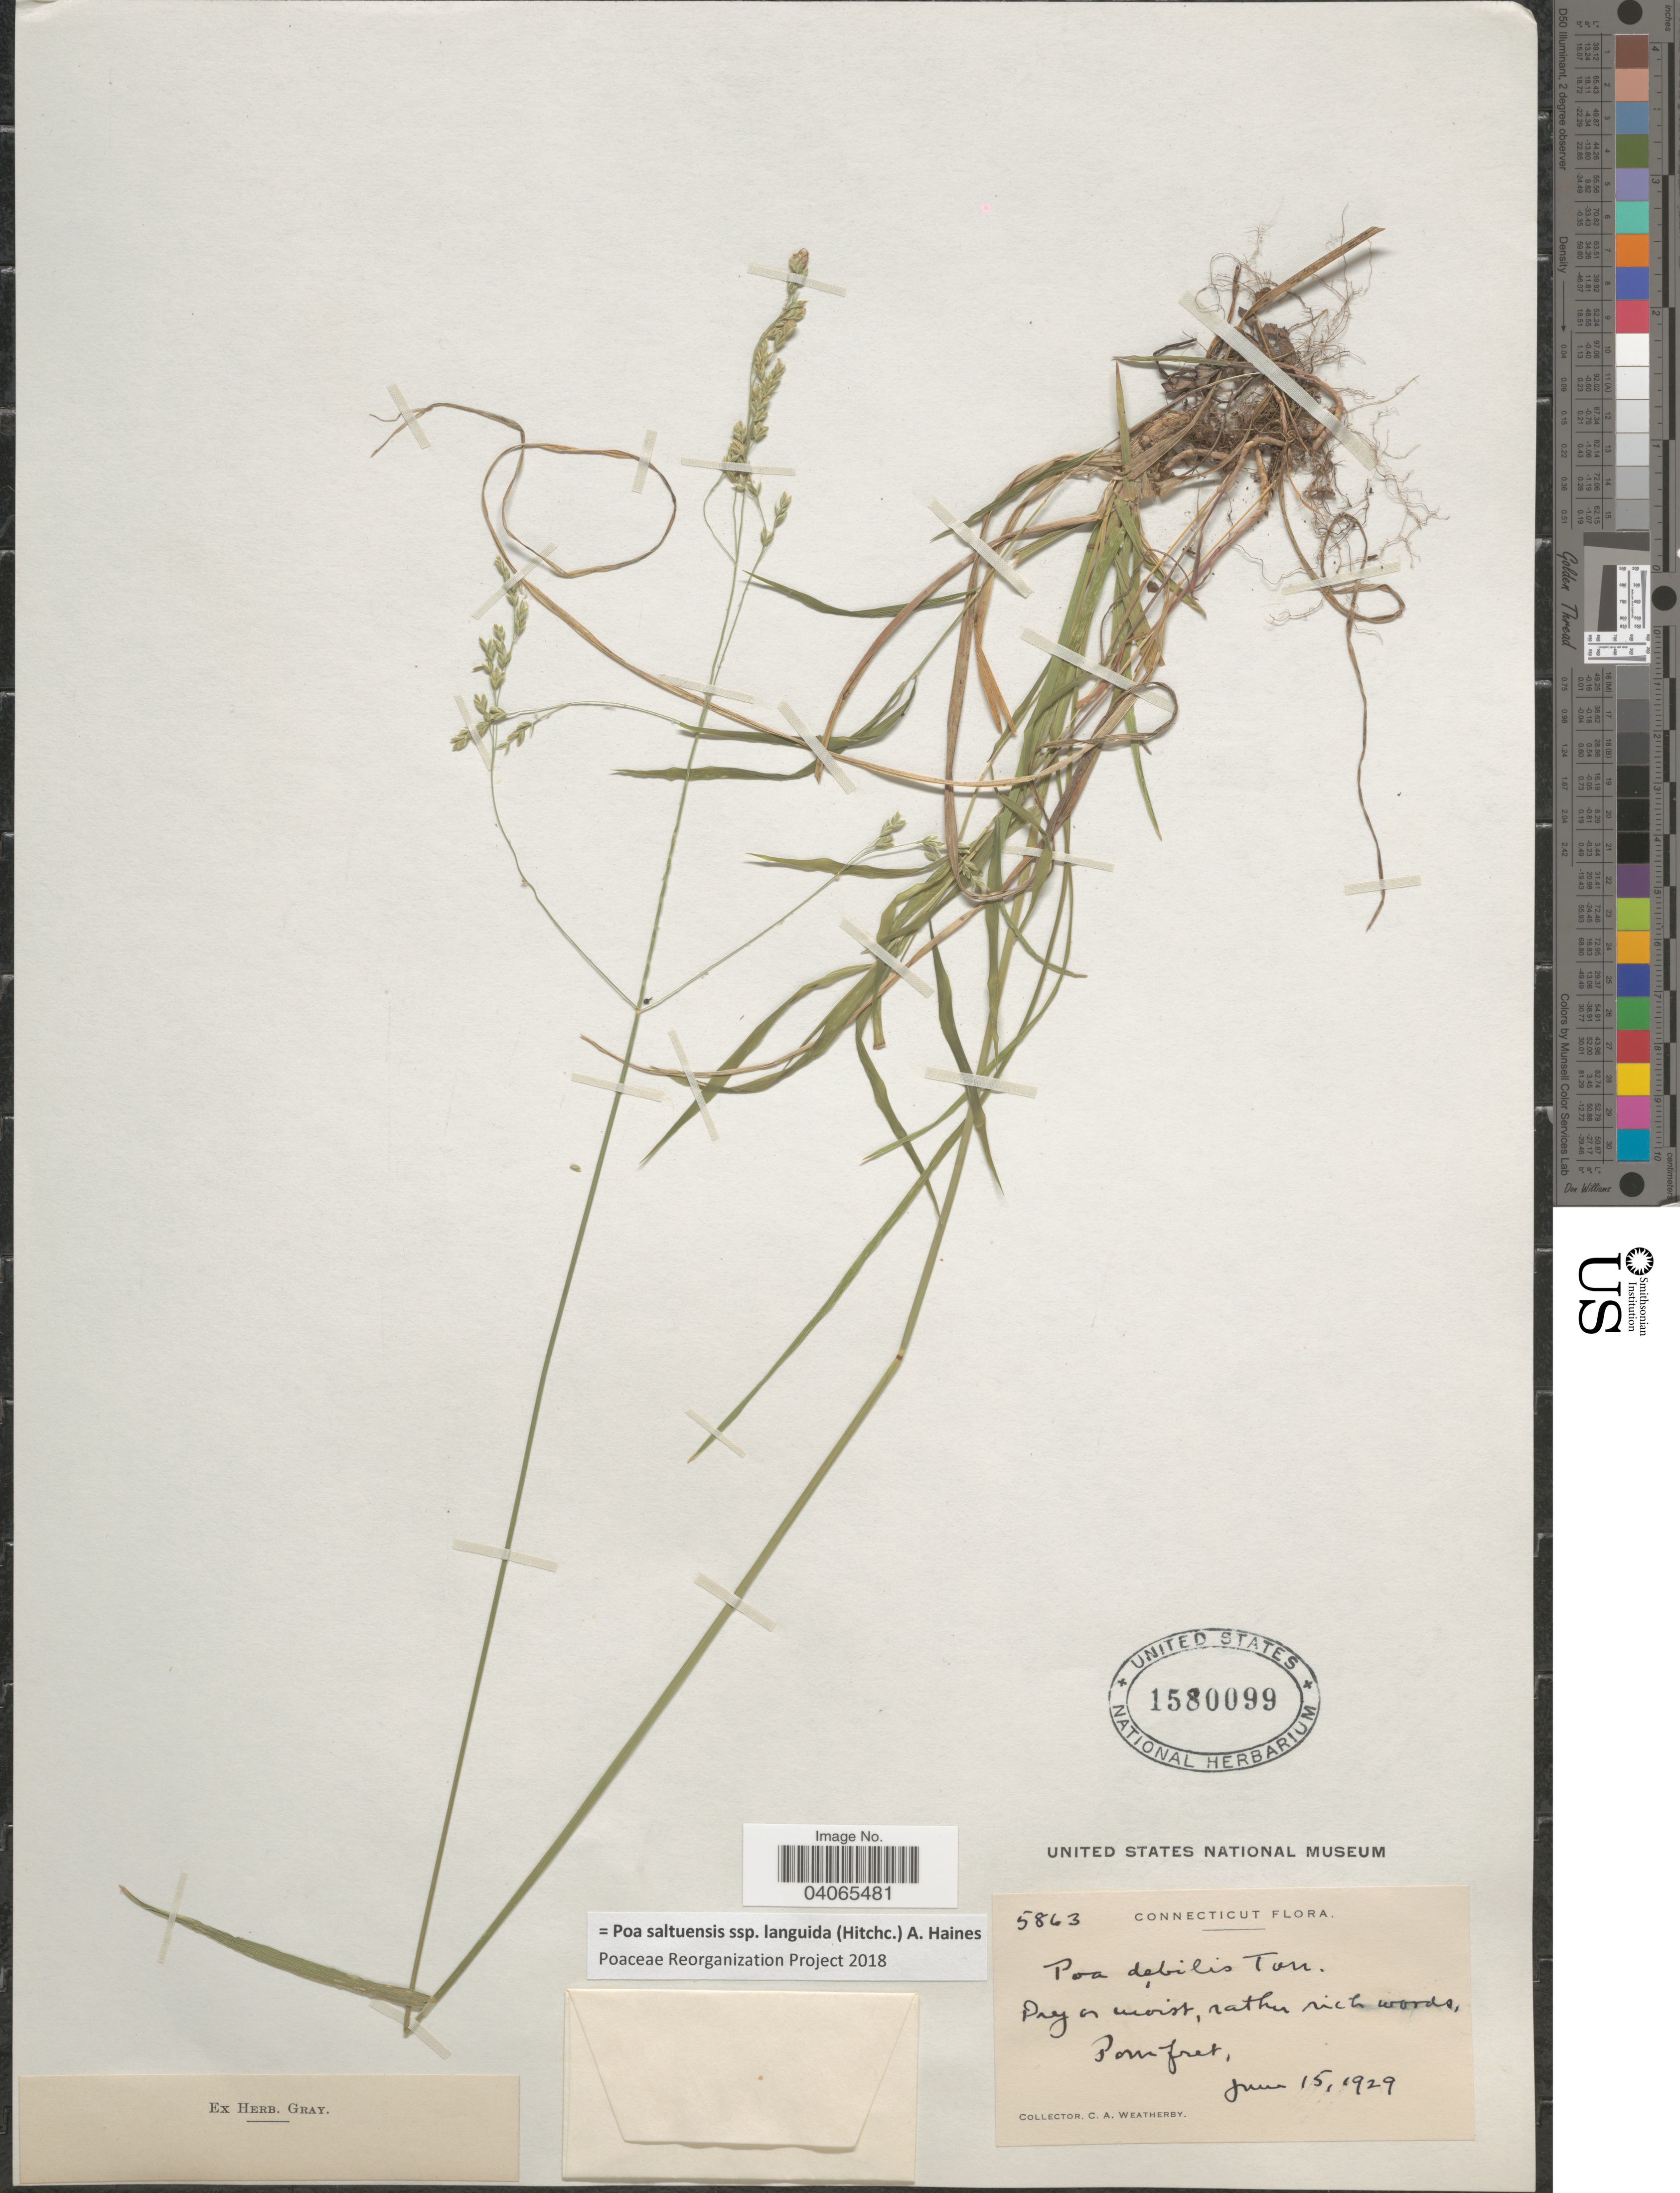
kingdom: Plantae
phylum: Tracheophyta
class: Liliopsida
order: Poales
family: Poaceae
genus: Poa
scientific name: Poa saltuensis subsp. languida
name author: (Hitchc.) A. Haines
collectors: C. A. Weatherby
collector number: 5863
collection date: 1929-06-15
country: United States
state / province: Connecticut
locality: Pomfret.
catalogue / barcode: US 1580099